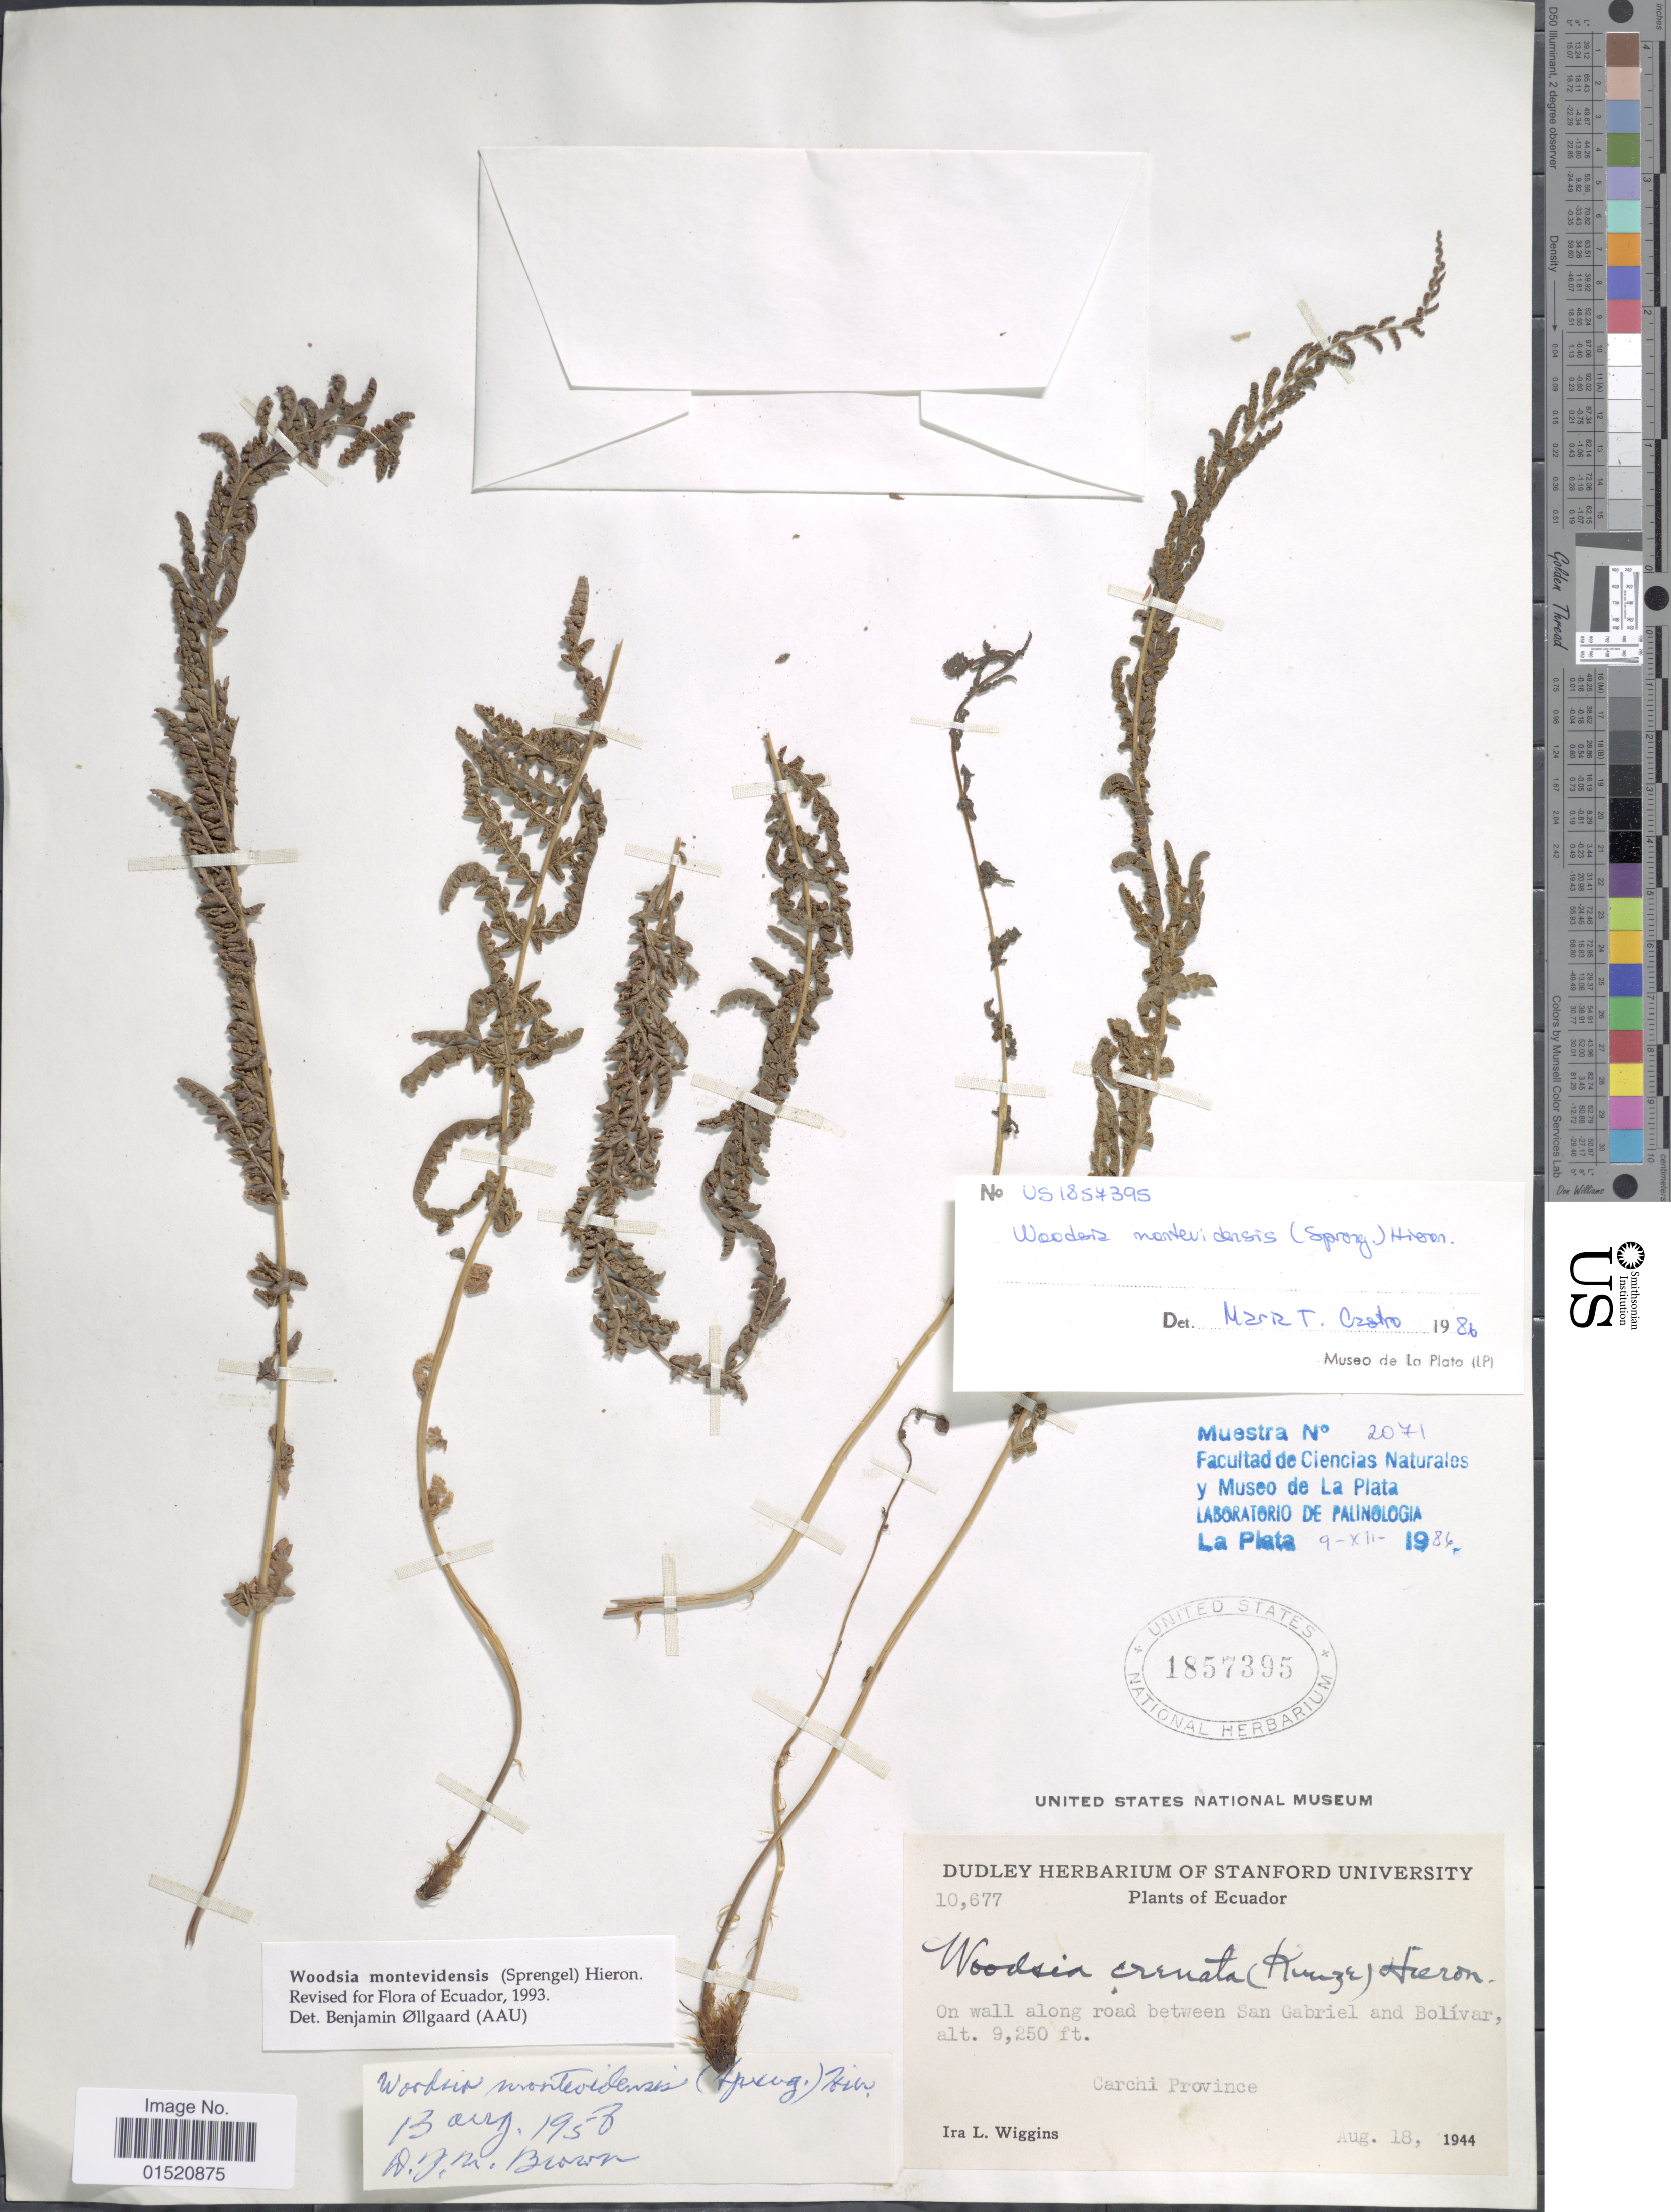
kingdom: Plantae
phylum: Tracheophyta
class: Polypodiopsida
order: Polypodiales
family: Woodsiaceae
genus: Woodsia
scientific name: Woodsia montevidensis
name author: (Spreng.) Hieron.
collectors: I. L. Wiggins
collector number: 10677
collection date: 1944-08-18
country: Ecuador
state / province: Carchi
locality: On wall along road between San Gabriel and Bolivar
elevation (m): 2819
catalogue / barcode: US 1857395